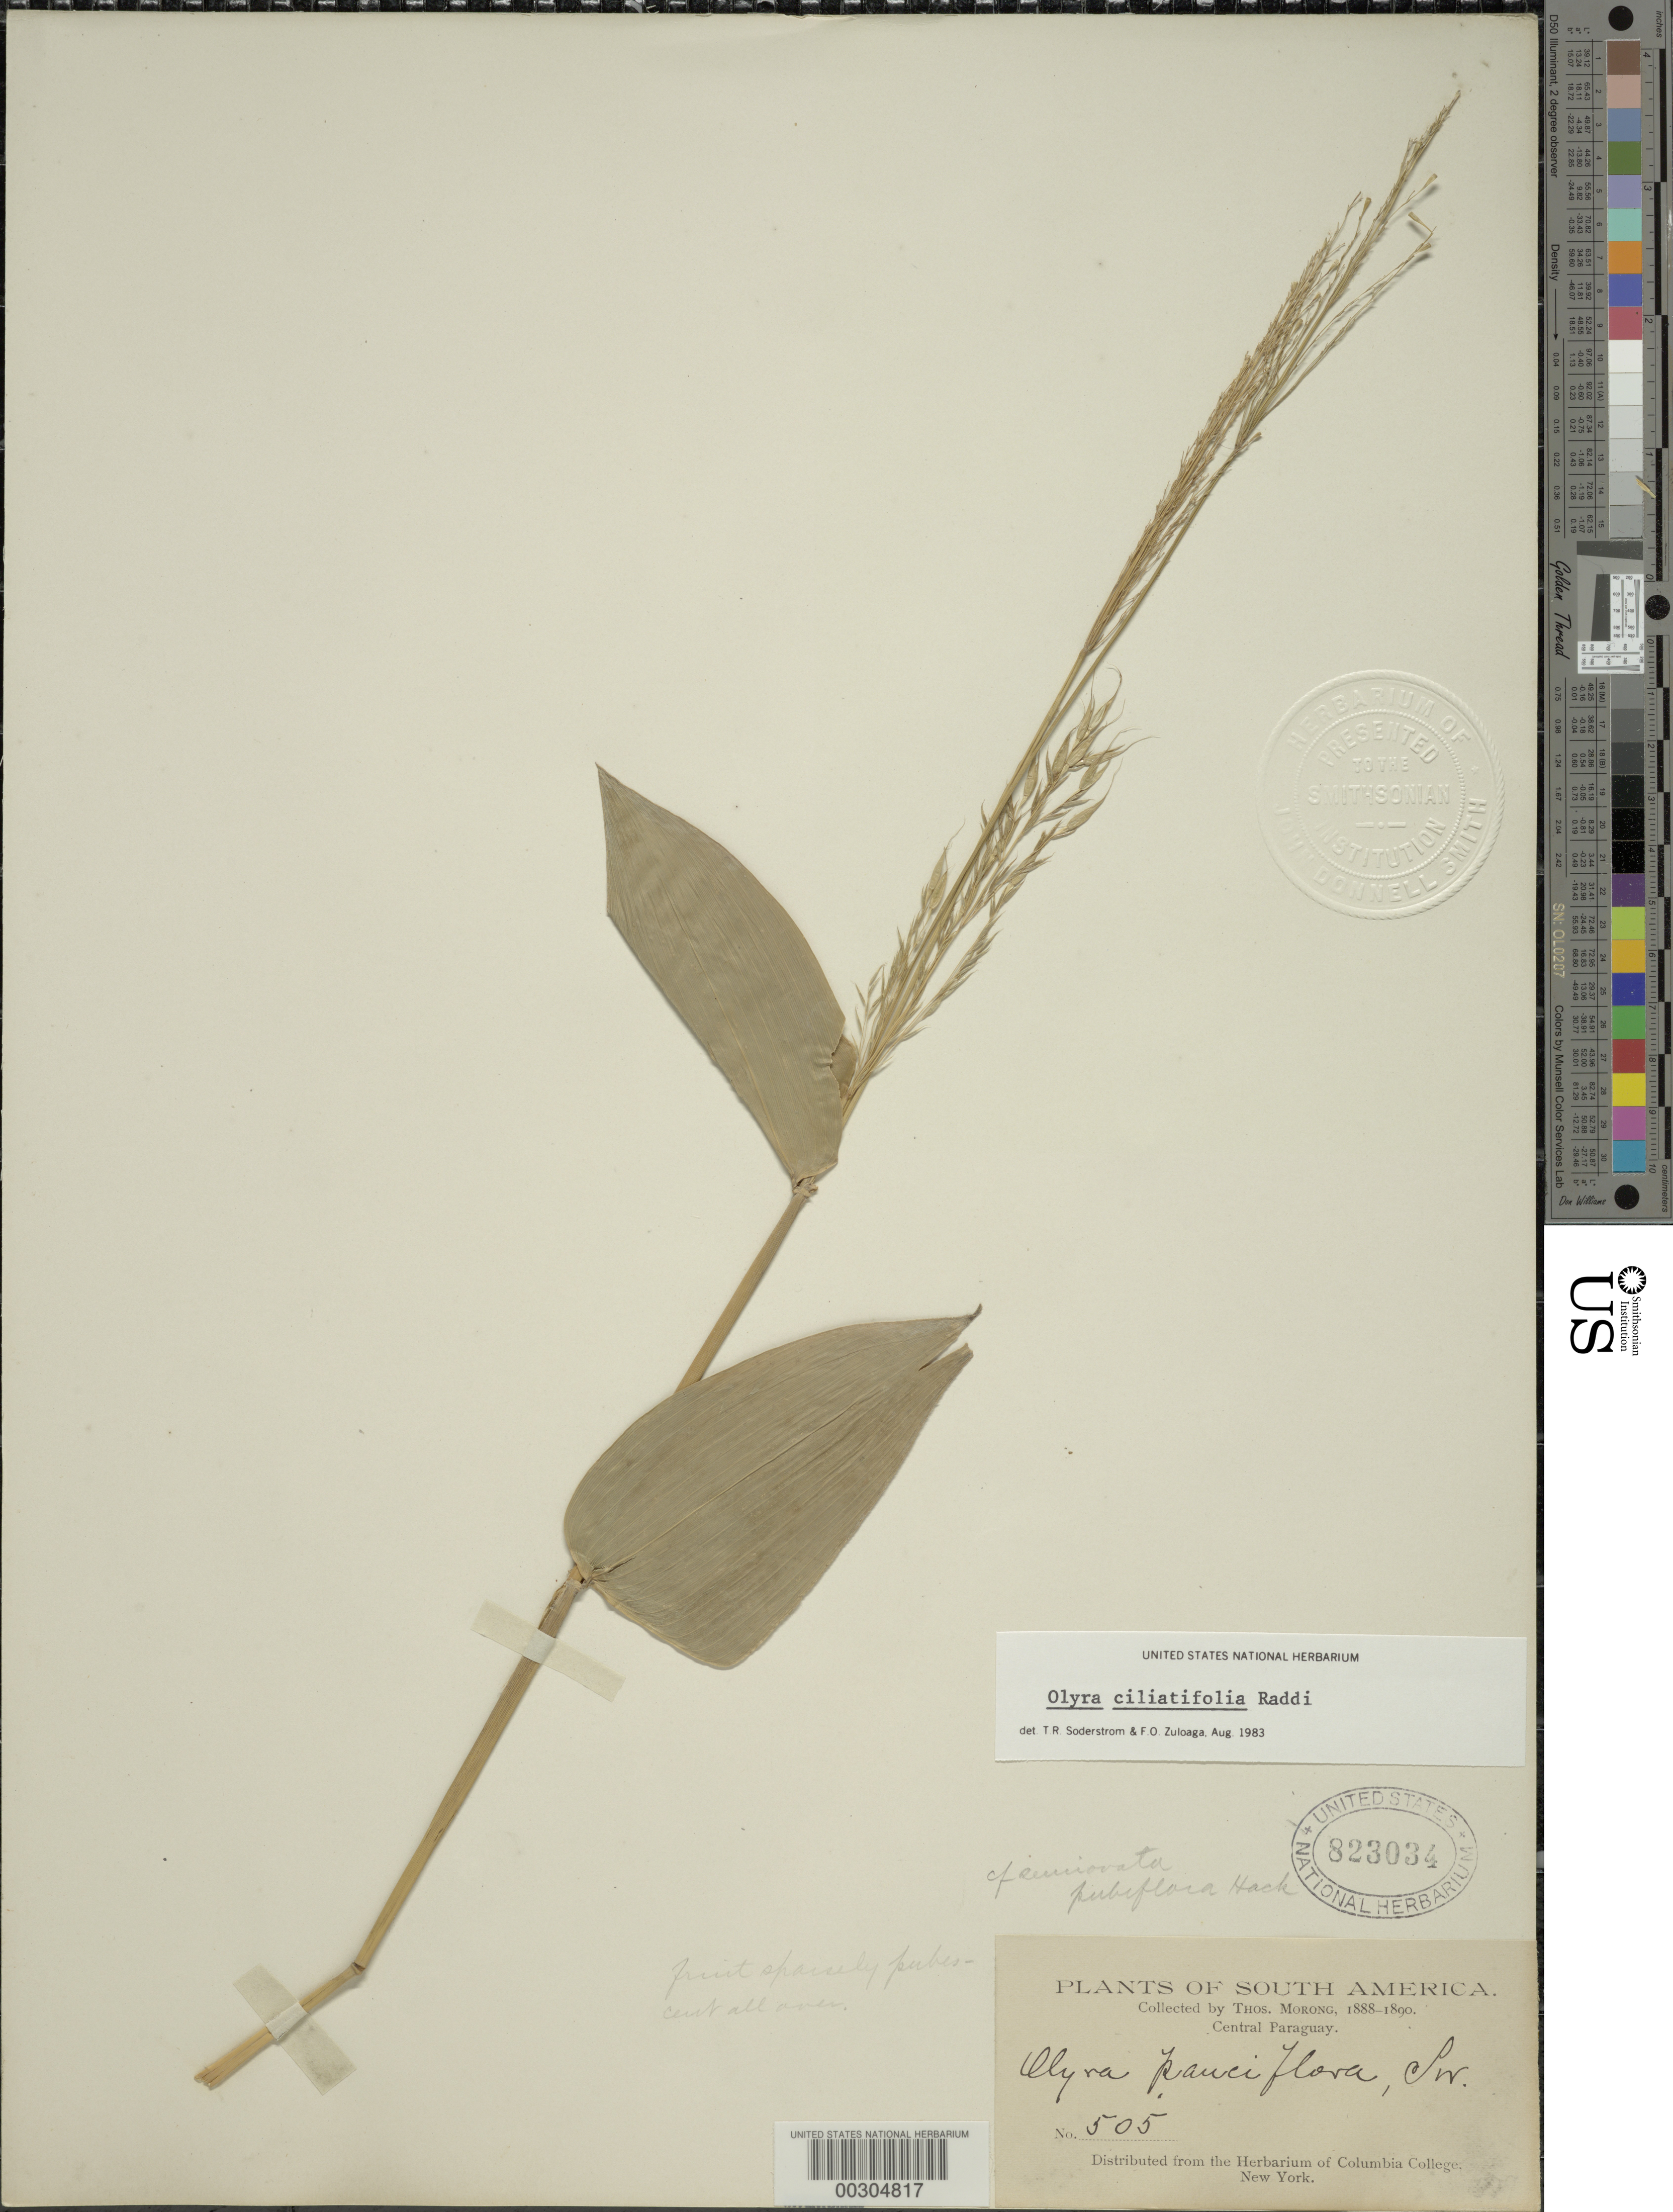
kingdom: Plantae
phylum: Tracheophyta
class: Liliopsida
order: Poales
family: Poaceae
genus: Olyra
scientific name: Olyra ciliatifolia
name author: Raddi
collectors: T. Morong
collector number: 505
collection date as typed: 1888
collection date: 1888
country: Paraguay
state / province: Central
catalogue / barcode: US 823034